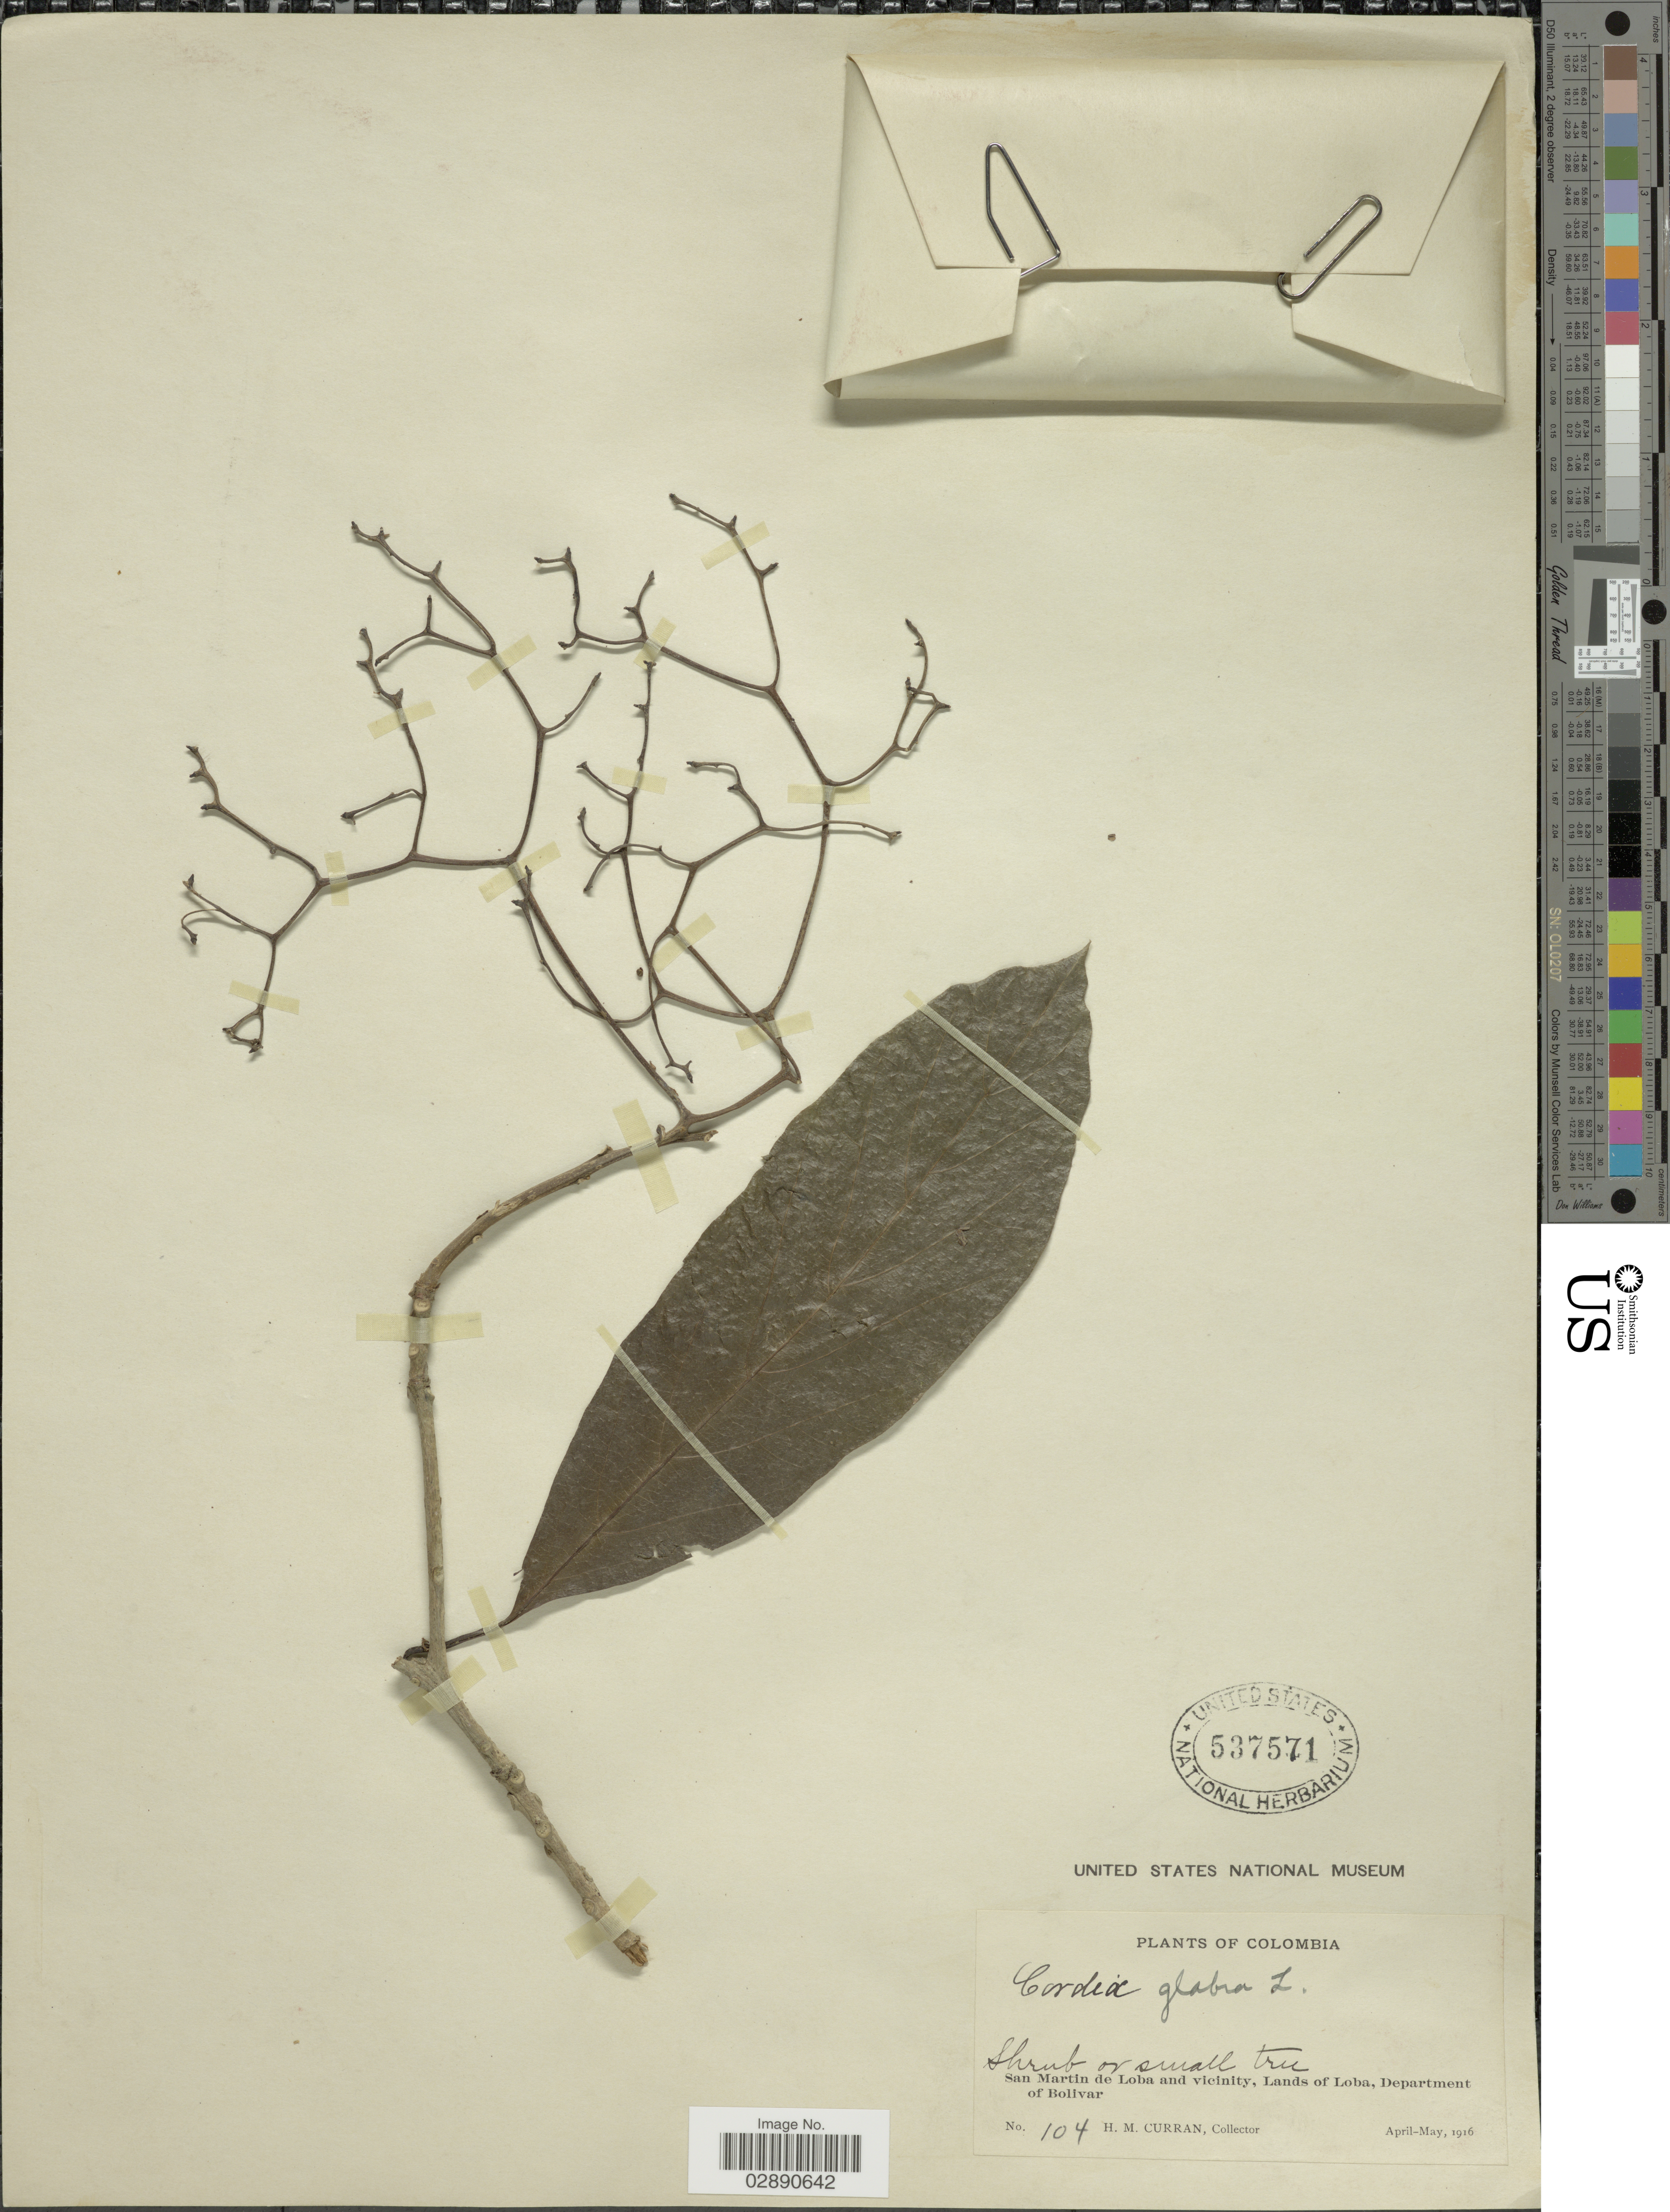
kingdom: Plantae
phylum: Tracheophyta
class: Magnoliopsida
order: Boraginales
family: Cordiaceae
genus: Cordia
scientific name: Cordia collococca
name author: L.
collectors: H. M. Curran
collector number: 104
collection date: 1916-04/1916-05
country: Colombia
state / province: Bolívar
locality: San Martin de Loba and vicinity, Lands of Loba, Department of Bolivar.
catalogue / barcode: US 537571